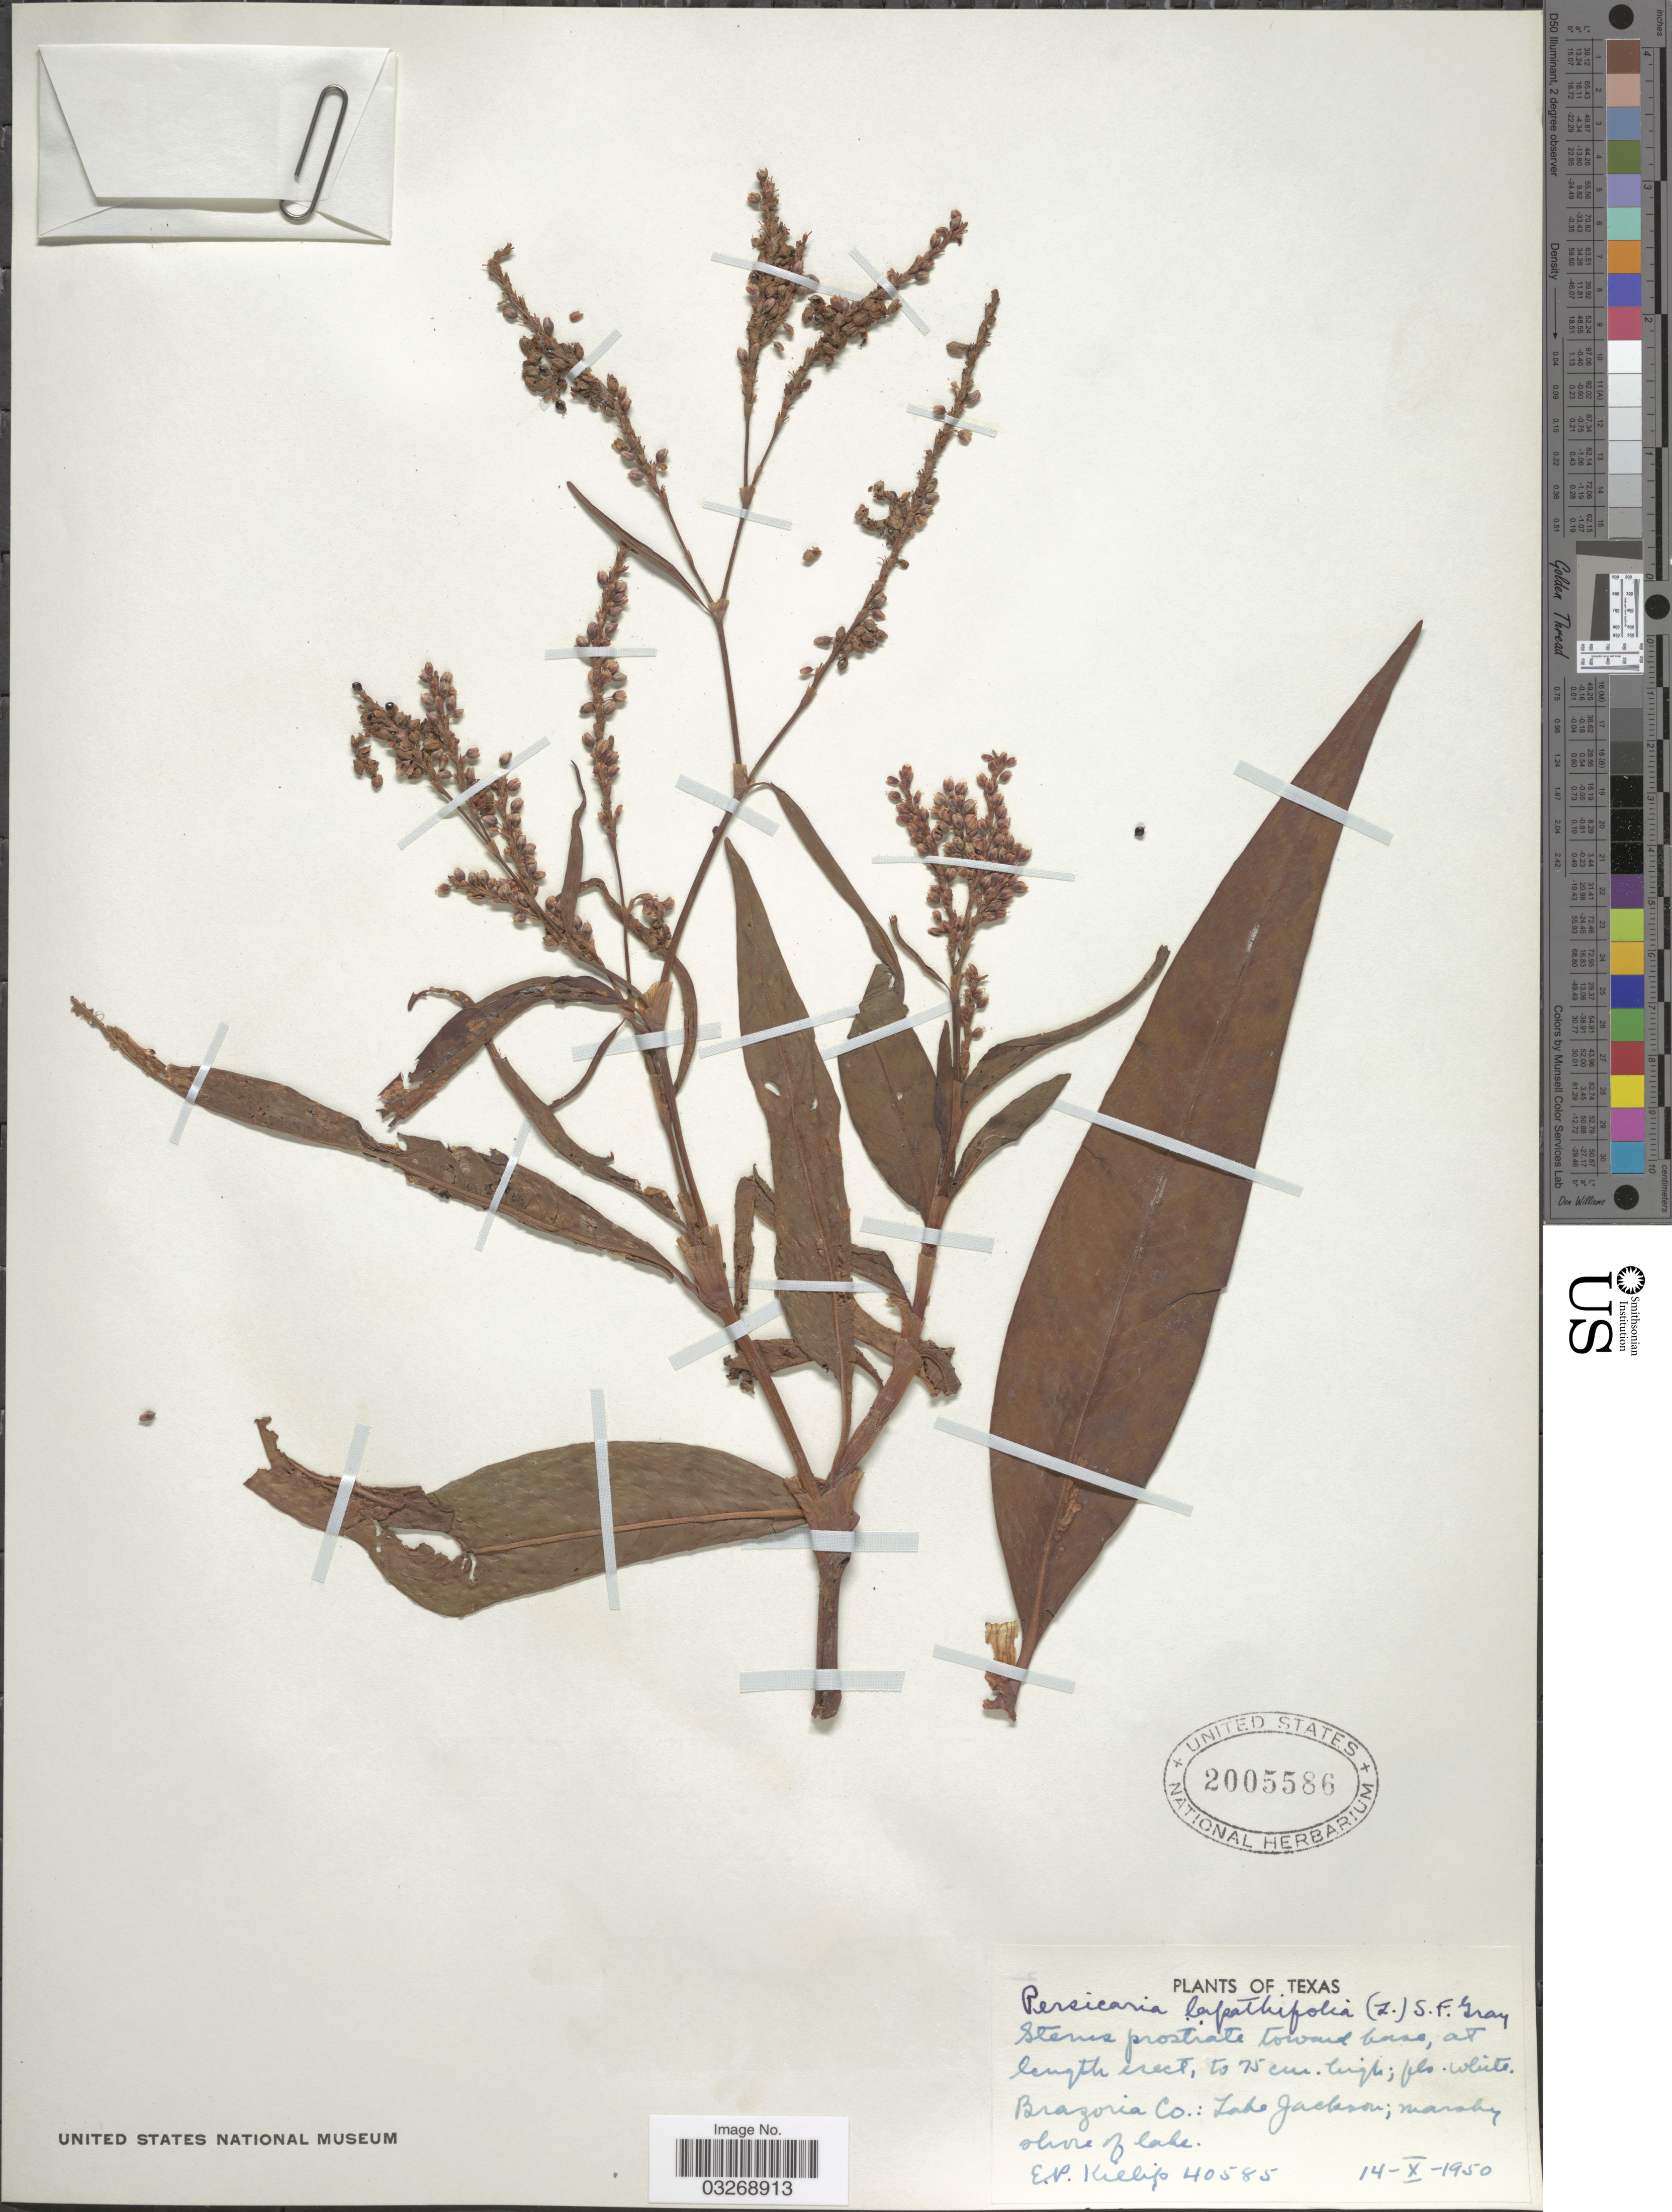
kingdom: Plantae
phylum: Tracheophyta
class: Magnoliopsida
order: Caryophyllales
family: Polygonaceae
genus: Persicaria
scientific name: Persicaria glabra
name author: (Willd.) M. Gómez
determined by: Atha, D. E.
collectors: E. P. Killip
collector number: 40585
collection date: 1950-10-14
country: United States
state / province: Texas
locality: Brazoria Co.: Lake Jackson; marshy shore of lake.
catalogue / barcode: US 2005586